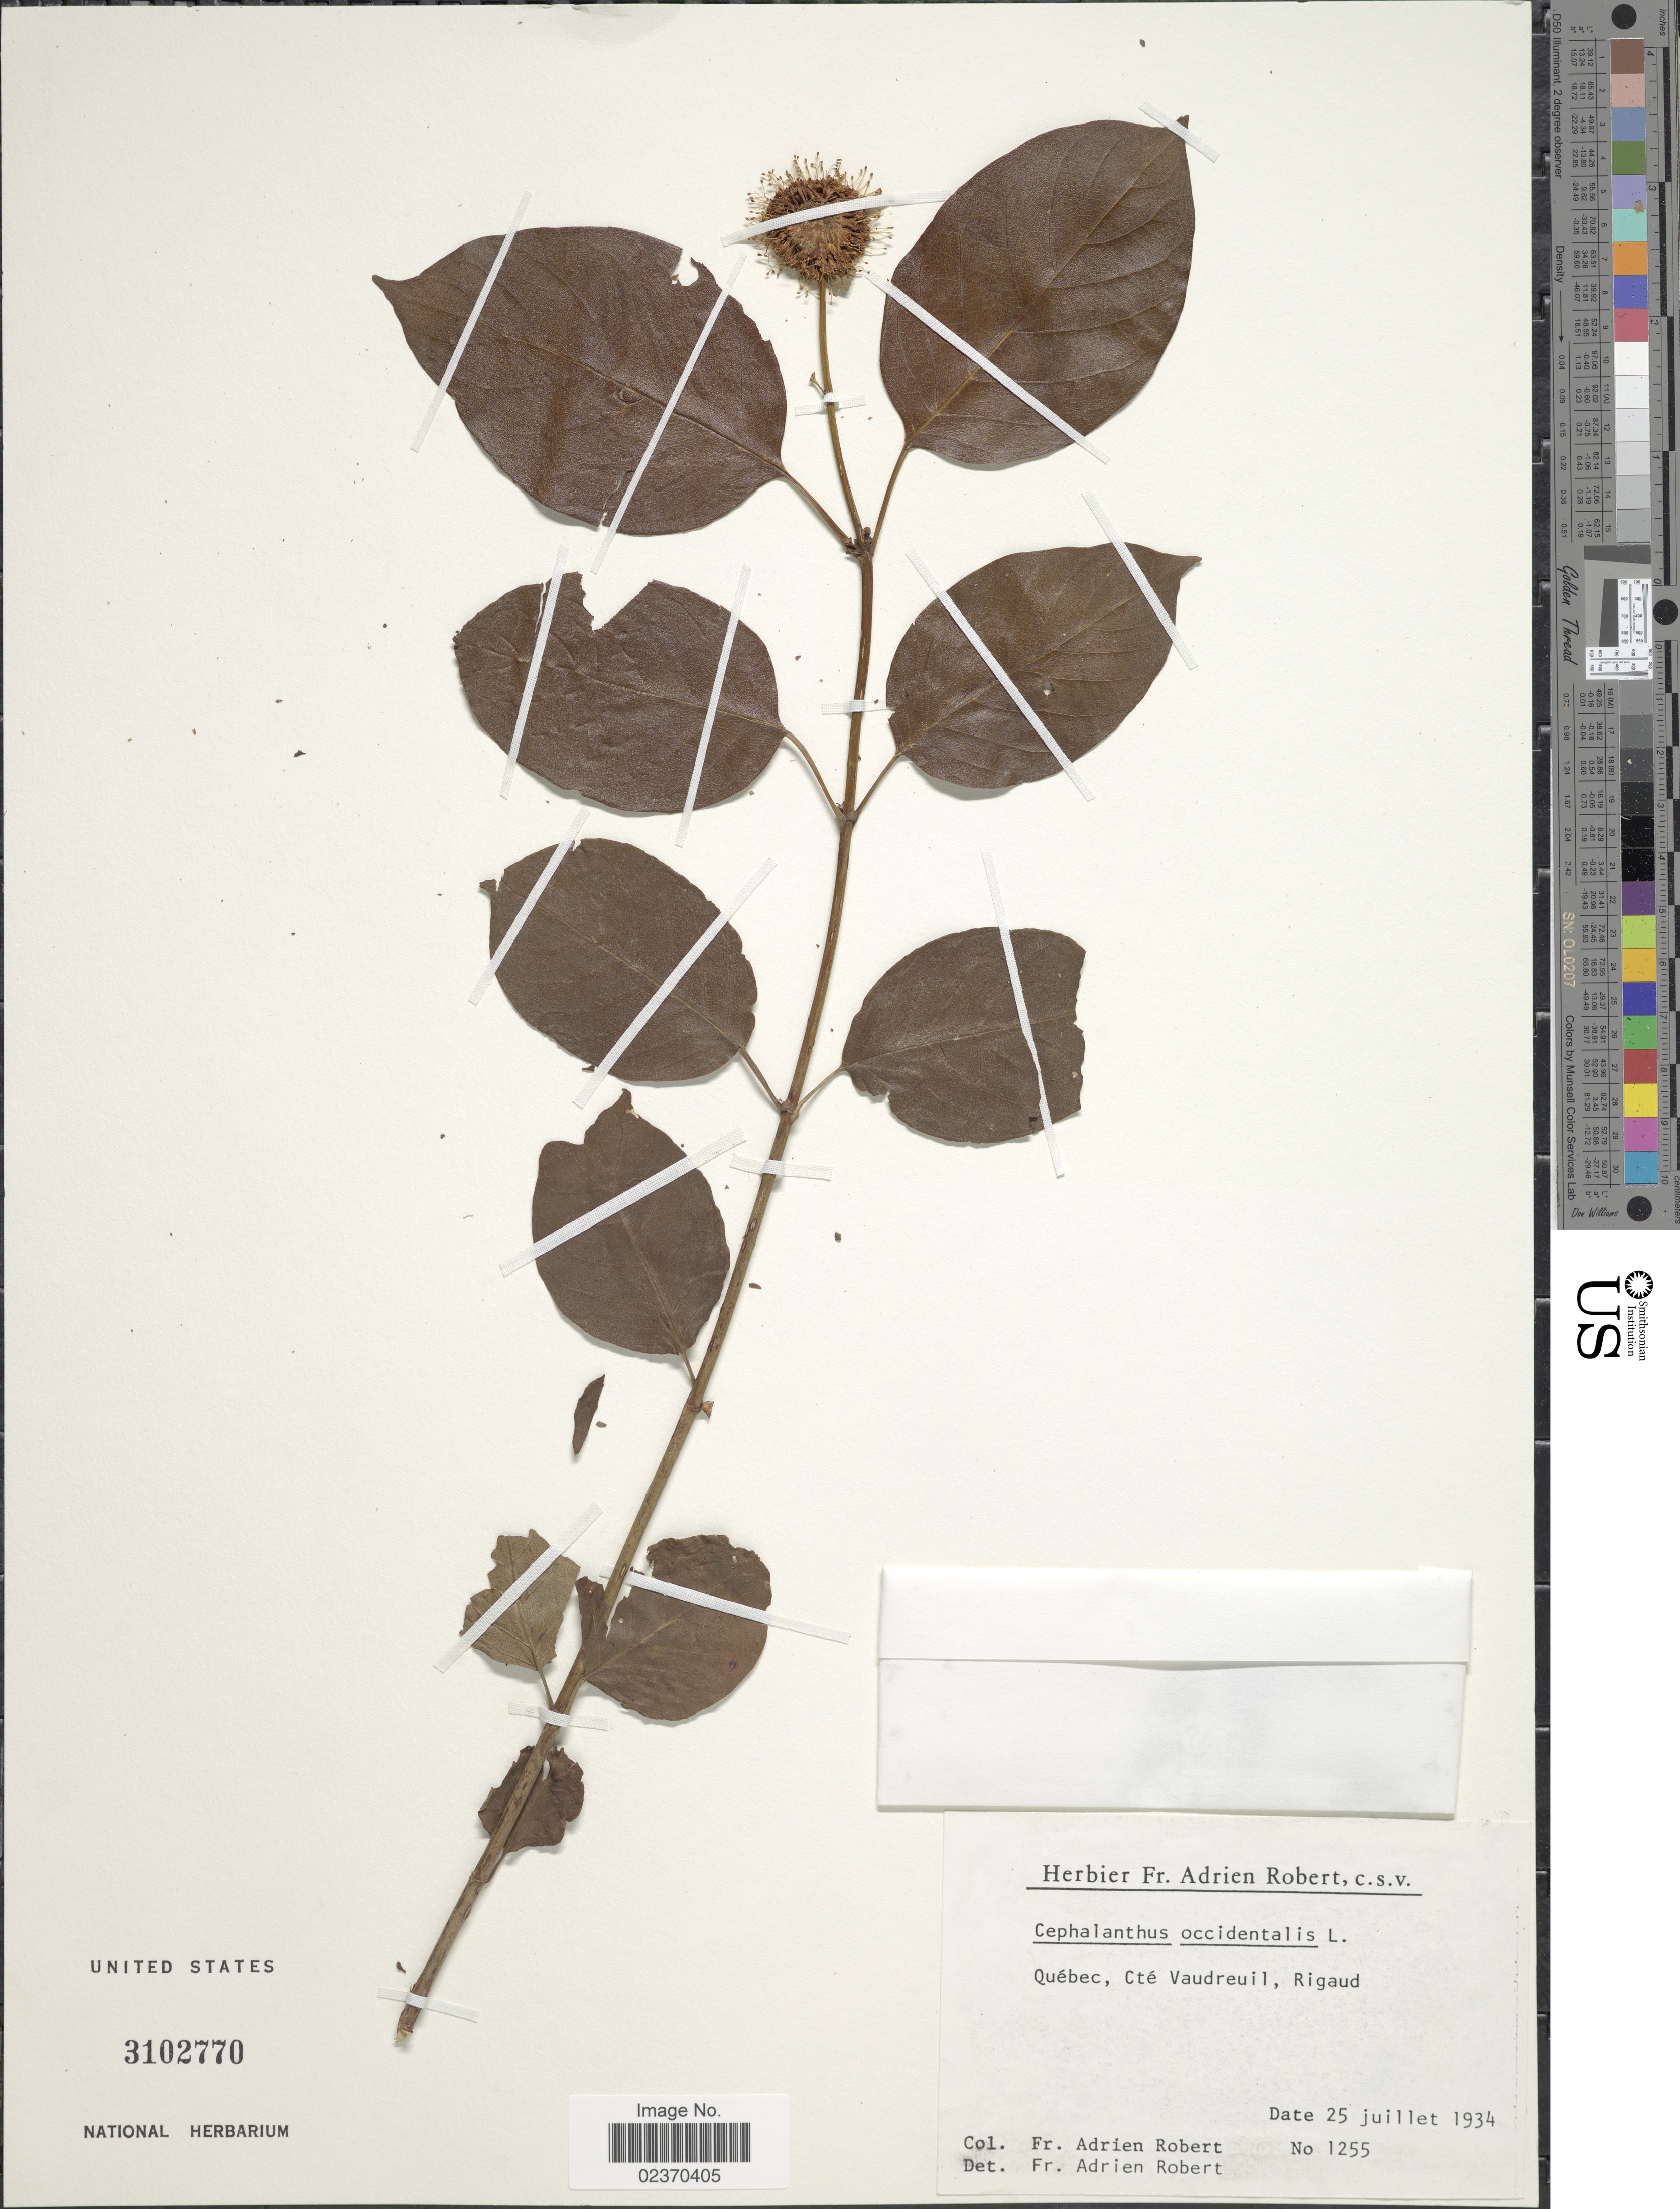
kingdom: Plantae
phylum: Tracheophyta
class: Magnoliopsida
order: Gentianales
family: Rubiaceae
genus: Cephalanthus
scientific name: Cephalanthus occidentalis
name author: L.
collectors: A. Robert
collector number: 1255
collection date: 1934-07-25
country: Canada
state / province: Quebec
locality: Cte Vaudreuil, Rigaud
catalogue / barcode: US 3102770